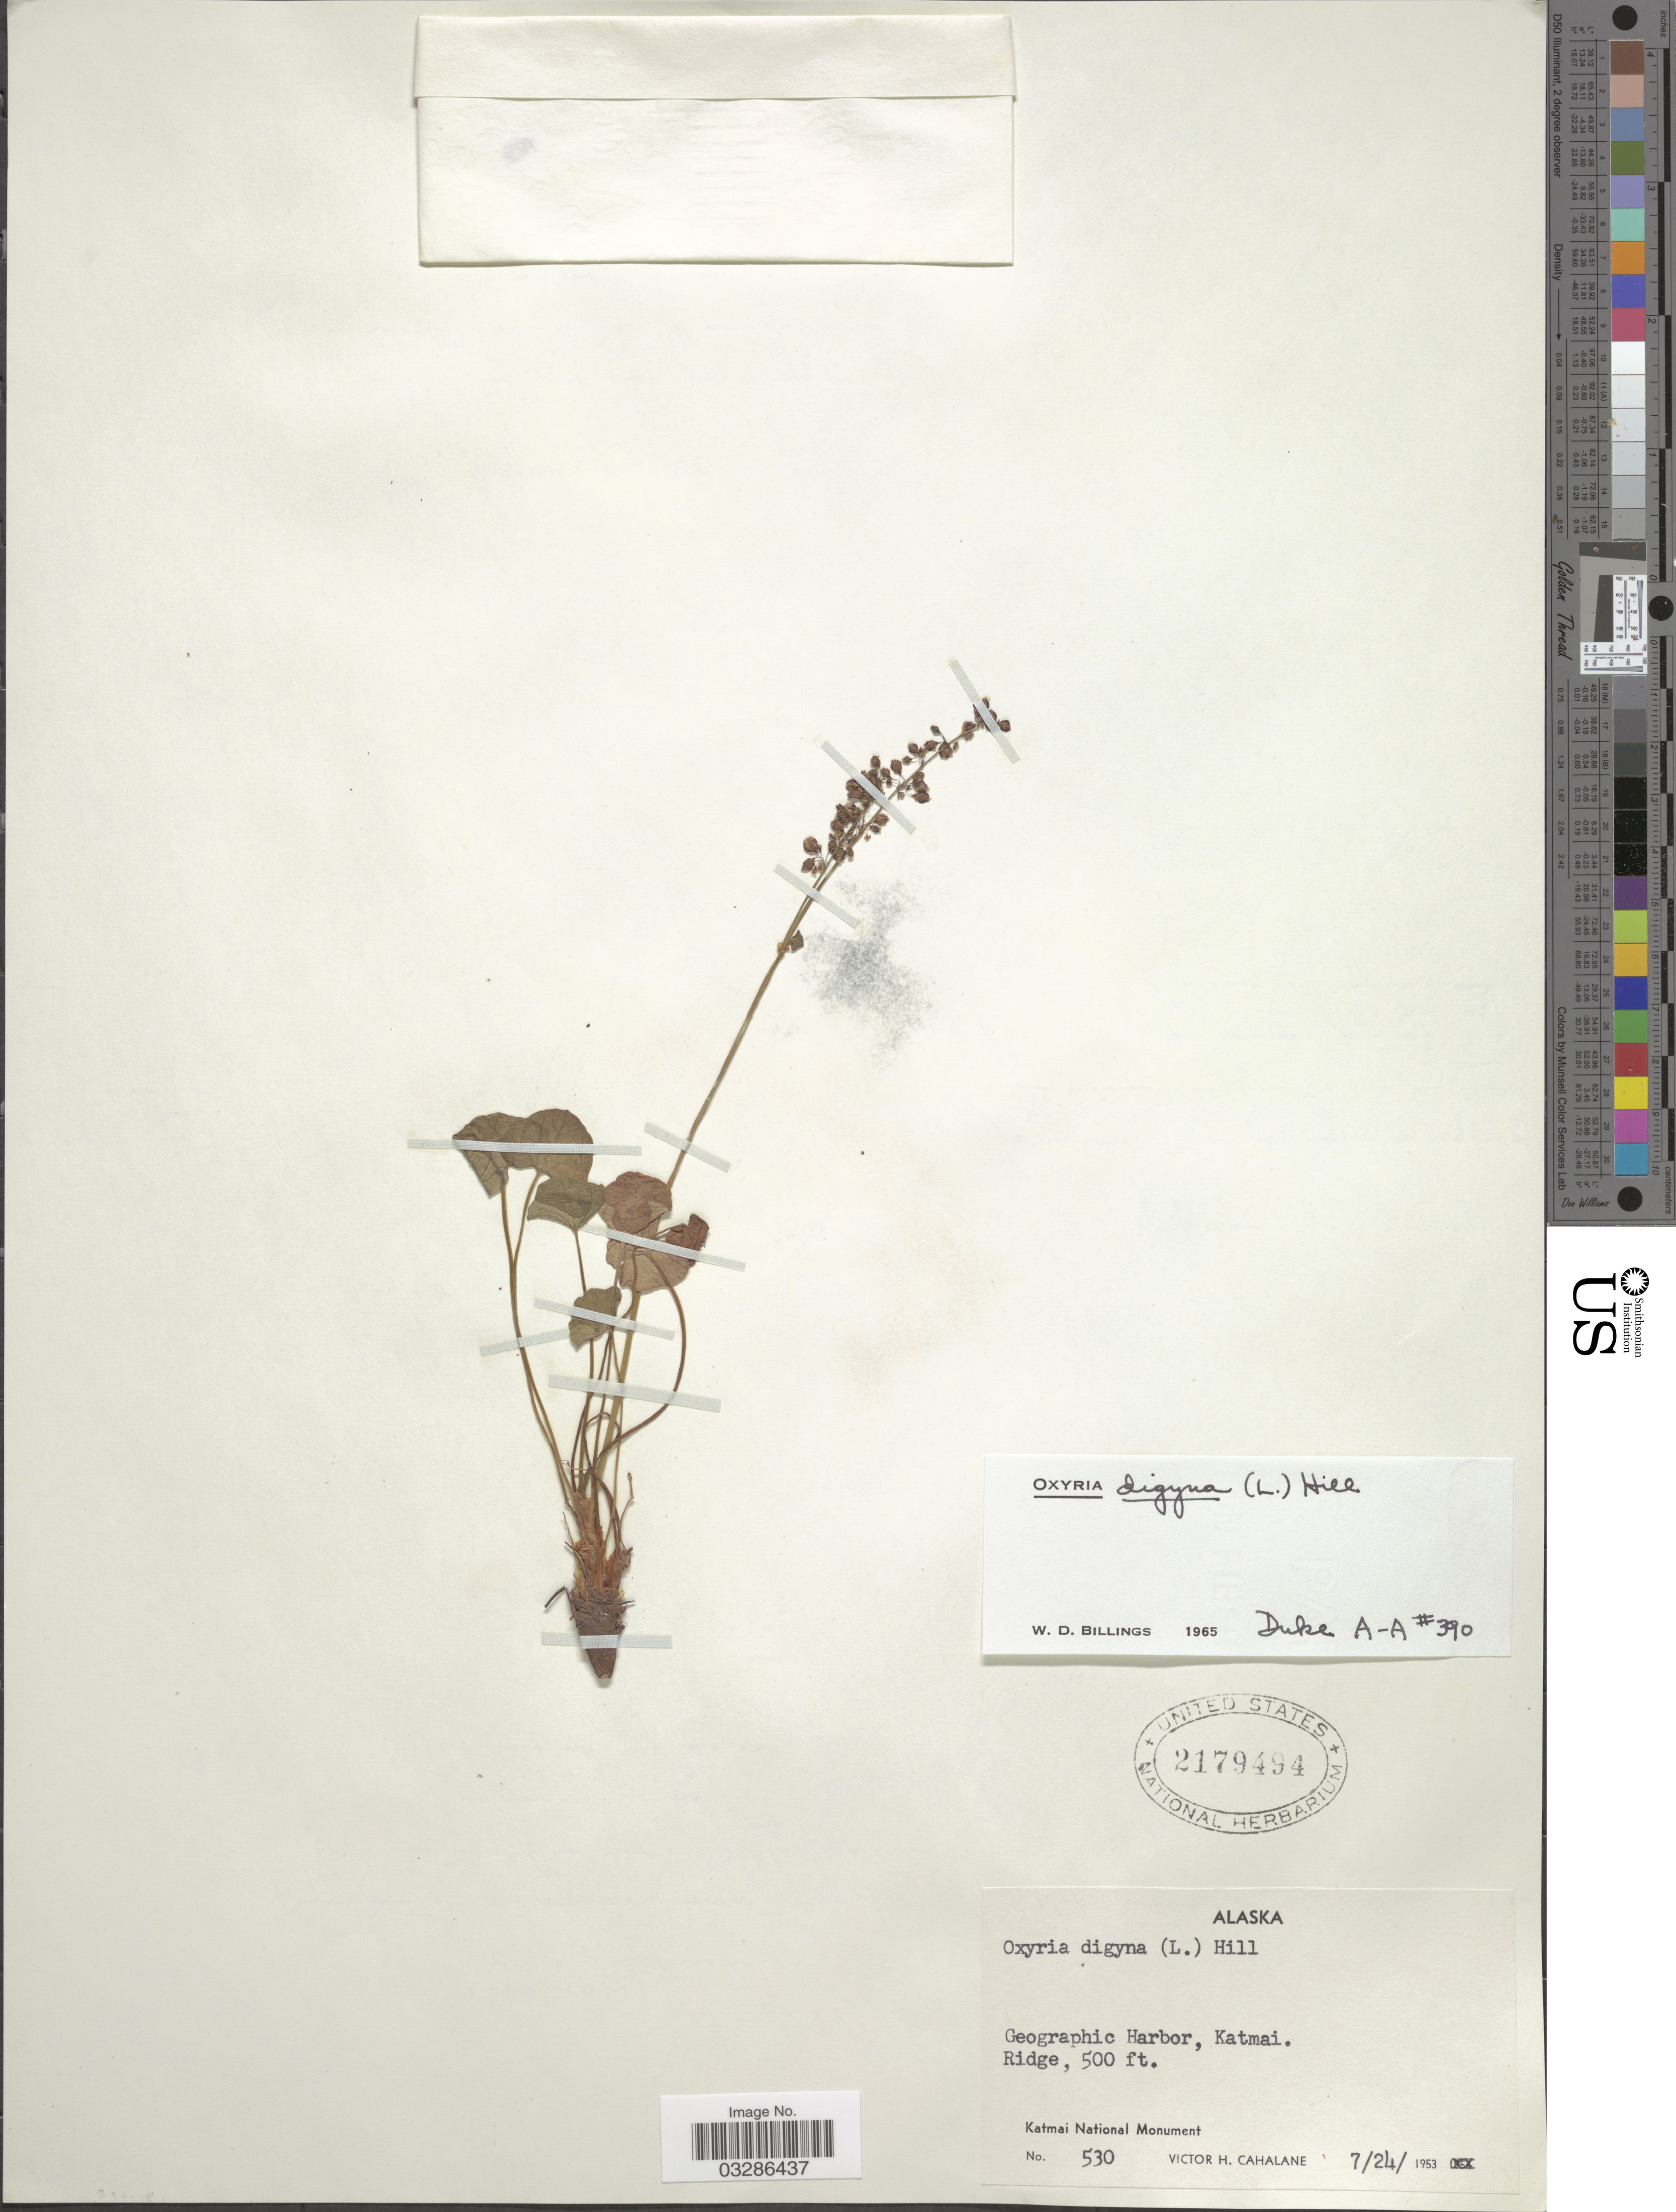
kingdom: Plantae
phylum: Tracheophyta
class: Magnoliopsida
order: Caryophyllales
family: Polygonaceae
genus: Oxyria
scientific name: Oxyria digyna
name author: (L.) Hill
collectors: V. Cahalane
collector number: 530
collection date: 1953-07-24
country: United States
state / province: Alaska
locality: Geographic Harbor, Katmai. Katmai National Monument.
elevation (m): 152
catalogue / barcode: US 2179494